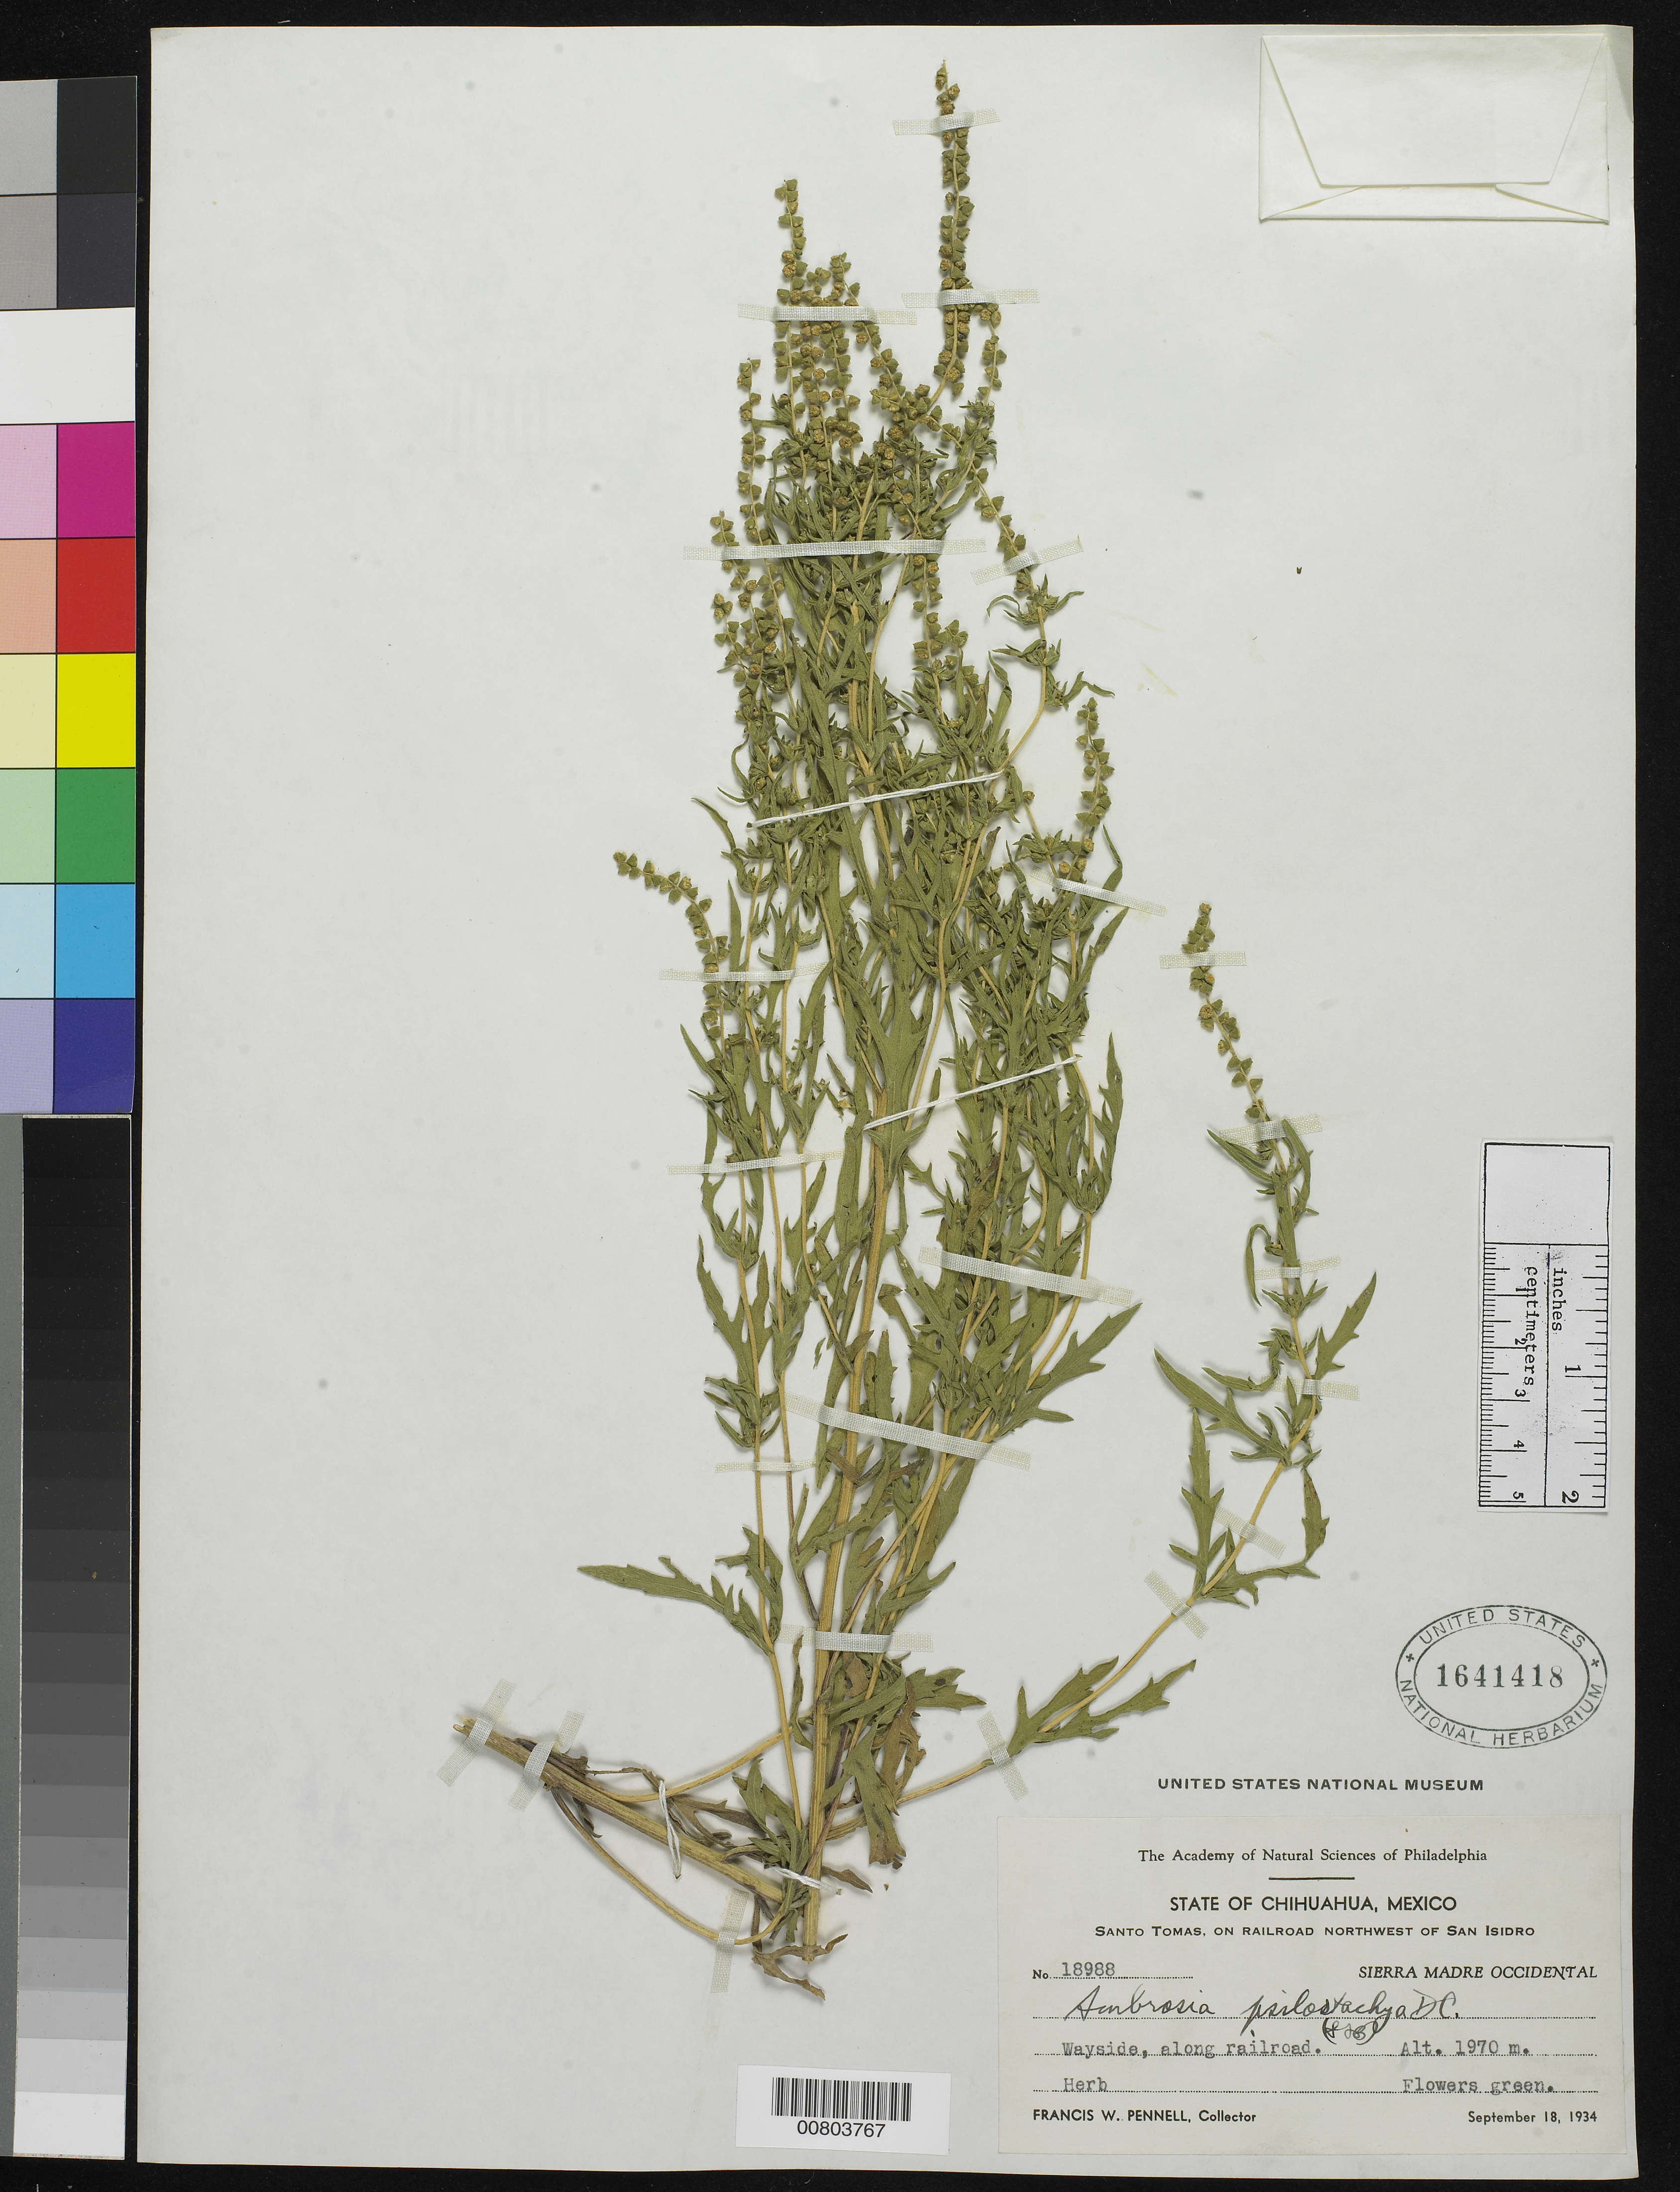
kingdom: Plantae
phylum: Tracheophyta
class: Magnoliopsida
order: Asterales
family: Asteraceae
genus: Ambrosia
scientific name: Ambrosia psilostachya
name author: DC.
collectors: F. W. Pennell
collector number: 18988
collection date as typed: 18 Sep 1934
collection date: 1934-09-18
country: Mexico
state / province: Chihuahua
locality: Santo Tomas, on railroad northwest of San Isidro.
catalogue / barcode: US 1641418